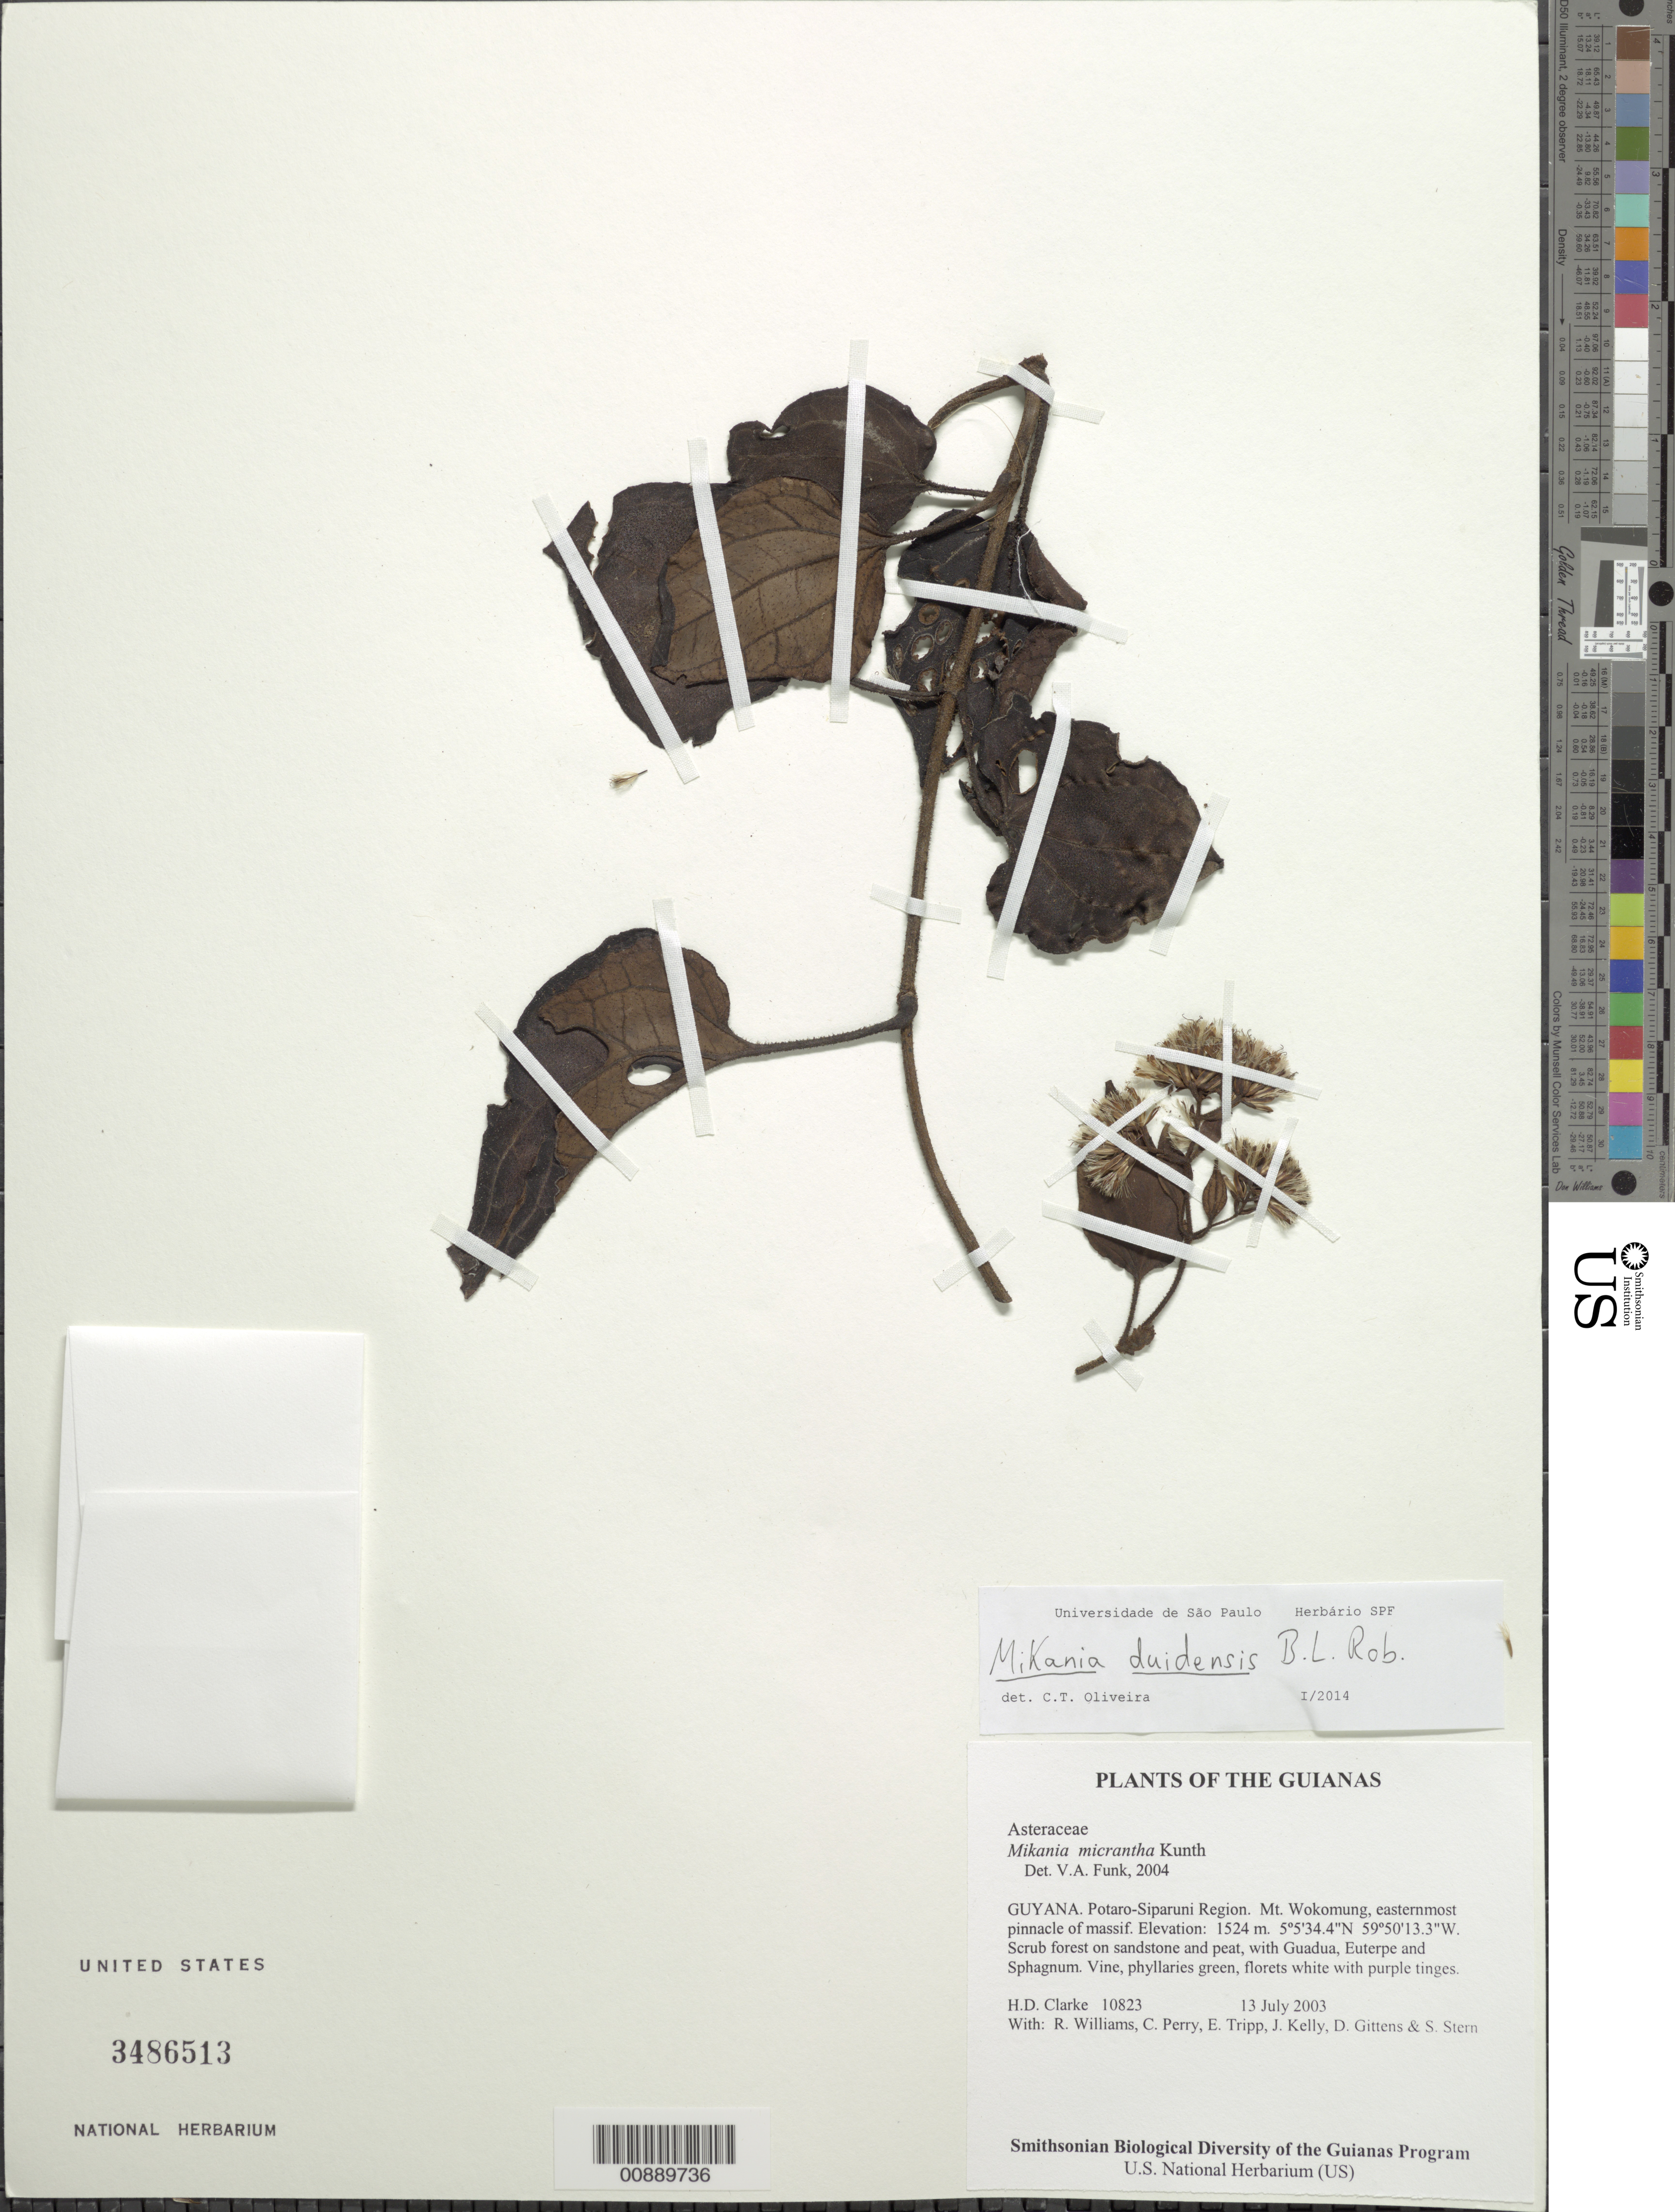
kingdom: Plantae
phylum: Tracheophyta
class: Magnoliopsida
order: Asterales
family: Asteraceae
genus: Mikania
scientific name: Mikania duidensis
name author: B.L. Rob.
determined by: Oliveira, C. T.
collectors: H. D. Clarke, R. Williams, C. Perry, E. Tripp, J. Kelly, D. Gittens & S. R. Stern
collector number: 10823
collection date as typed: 13 July 2003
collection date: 2003-07-13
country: Guyana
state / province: Potaro-Siparuni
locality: Mt. Wokomung, easternmost pinnacle of massif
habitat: Scrub forest on sandstone and peat, with Guadua, Euterpe and Sphagnum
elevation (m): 1524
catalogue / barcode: US 3486513